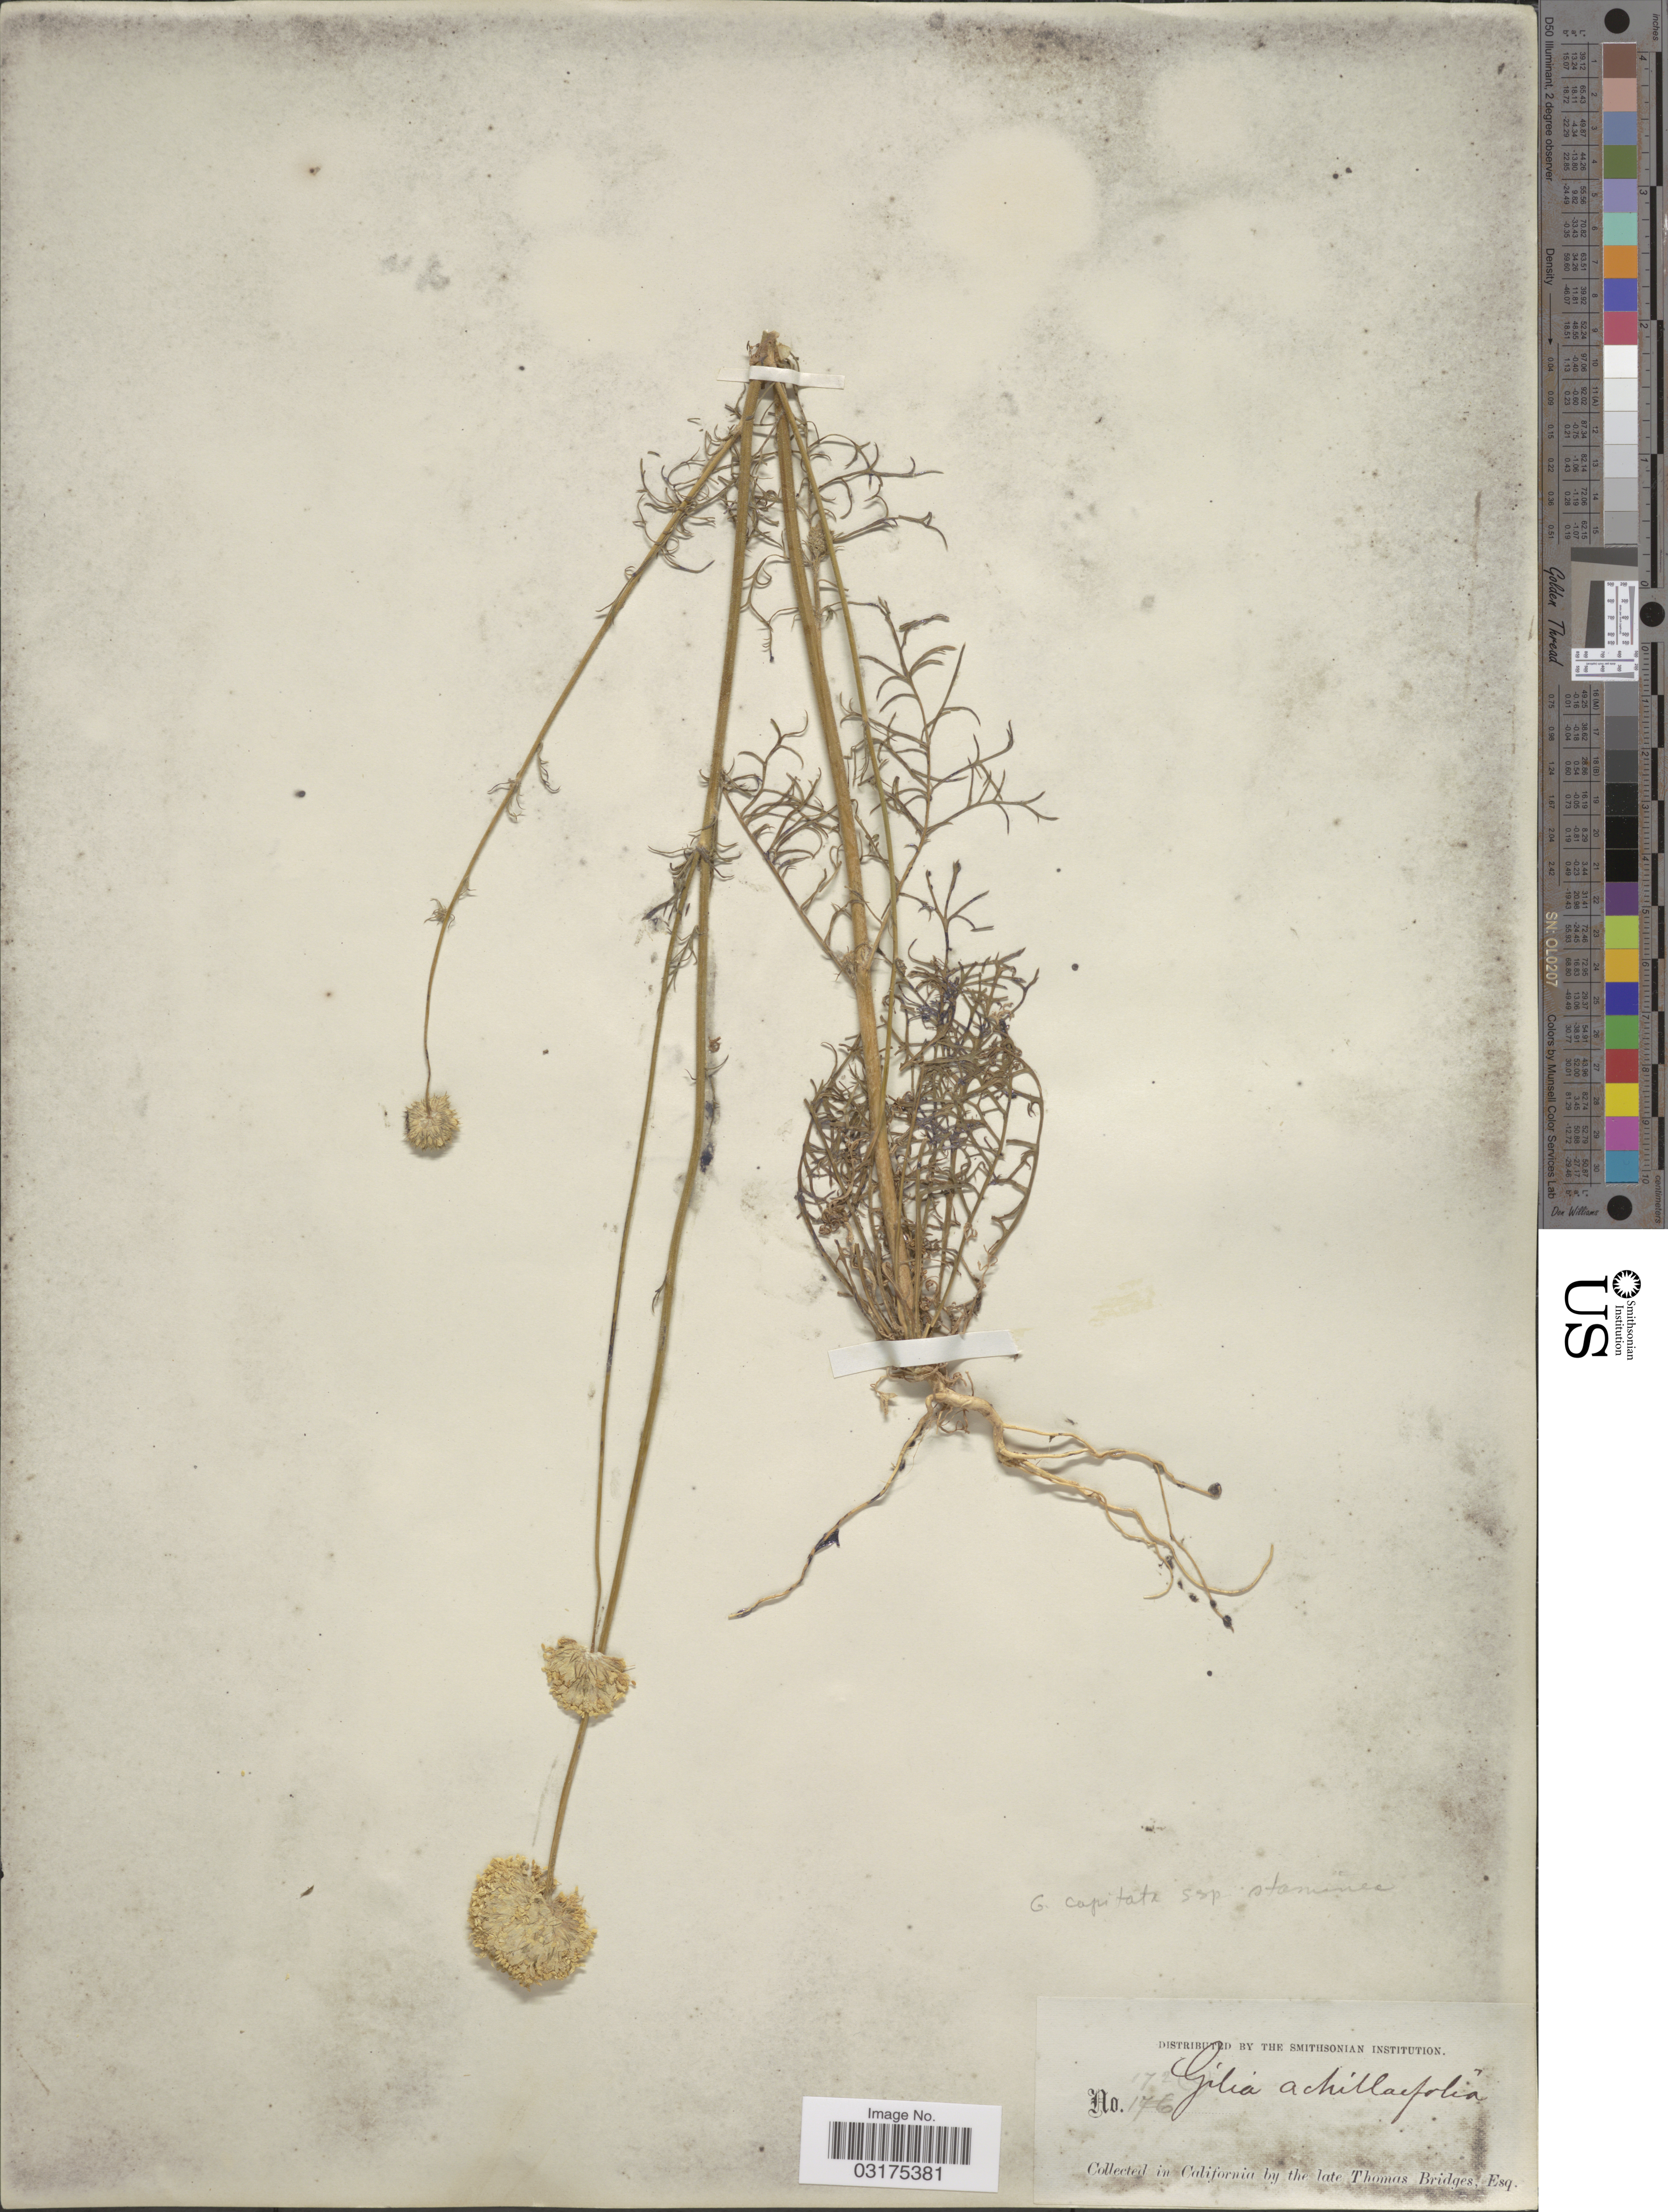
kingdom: Plantae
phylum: Tracheophyta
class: Magnoliopsida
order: Ericales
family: Polemoniaceae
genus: Gilia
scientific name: Gilia capitata subsp. staminea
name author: (Greene) V.E. Grant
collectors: T. Bridges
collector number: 172(6)*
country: United States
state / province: California